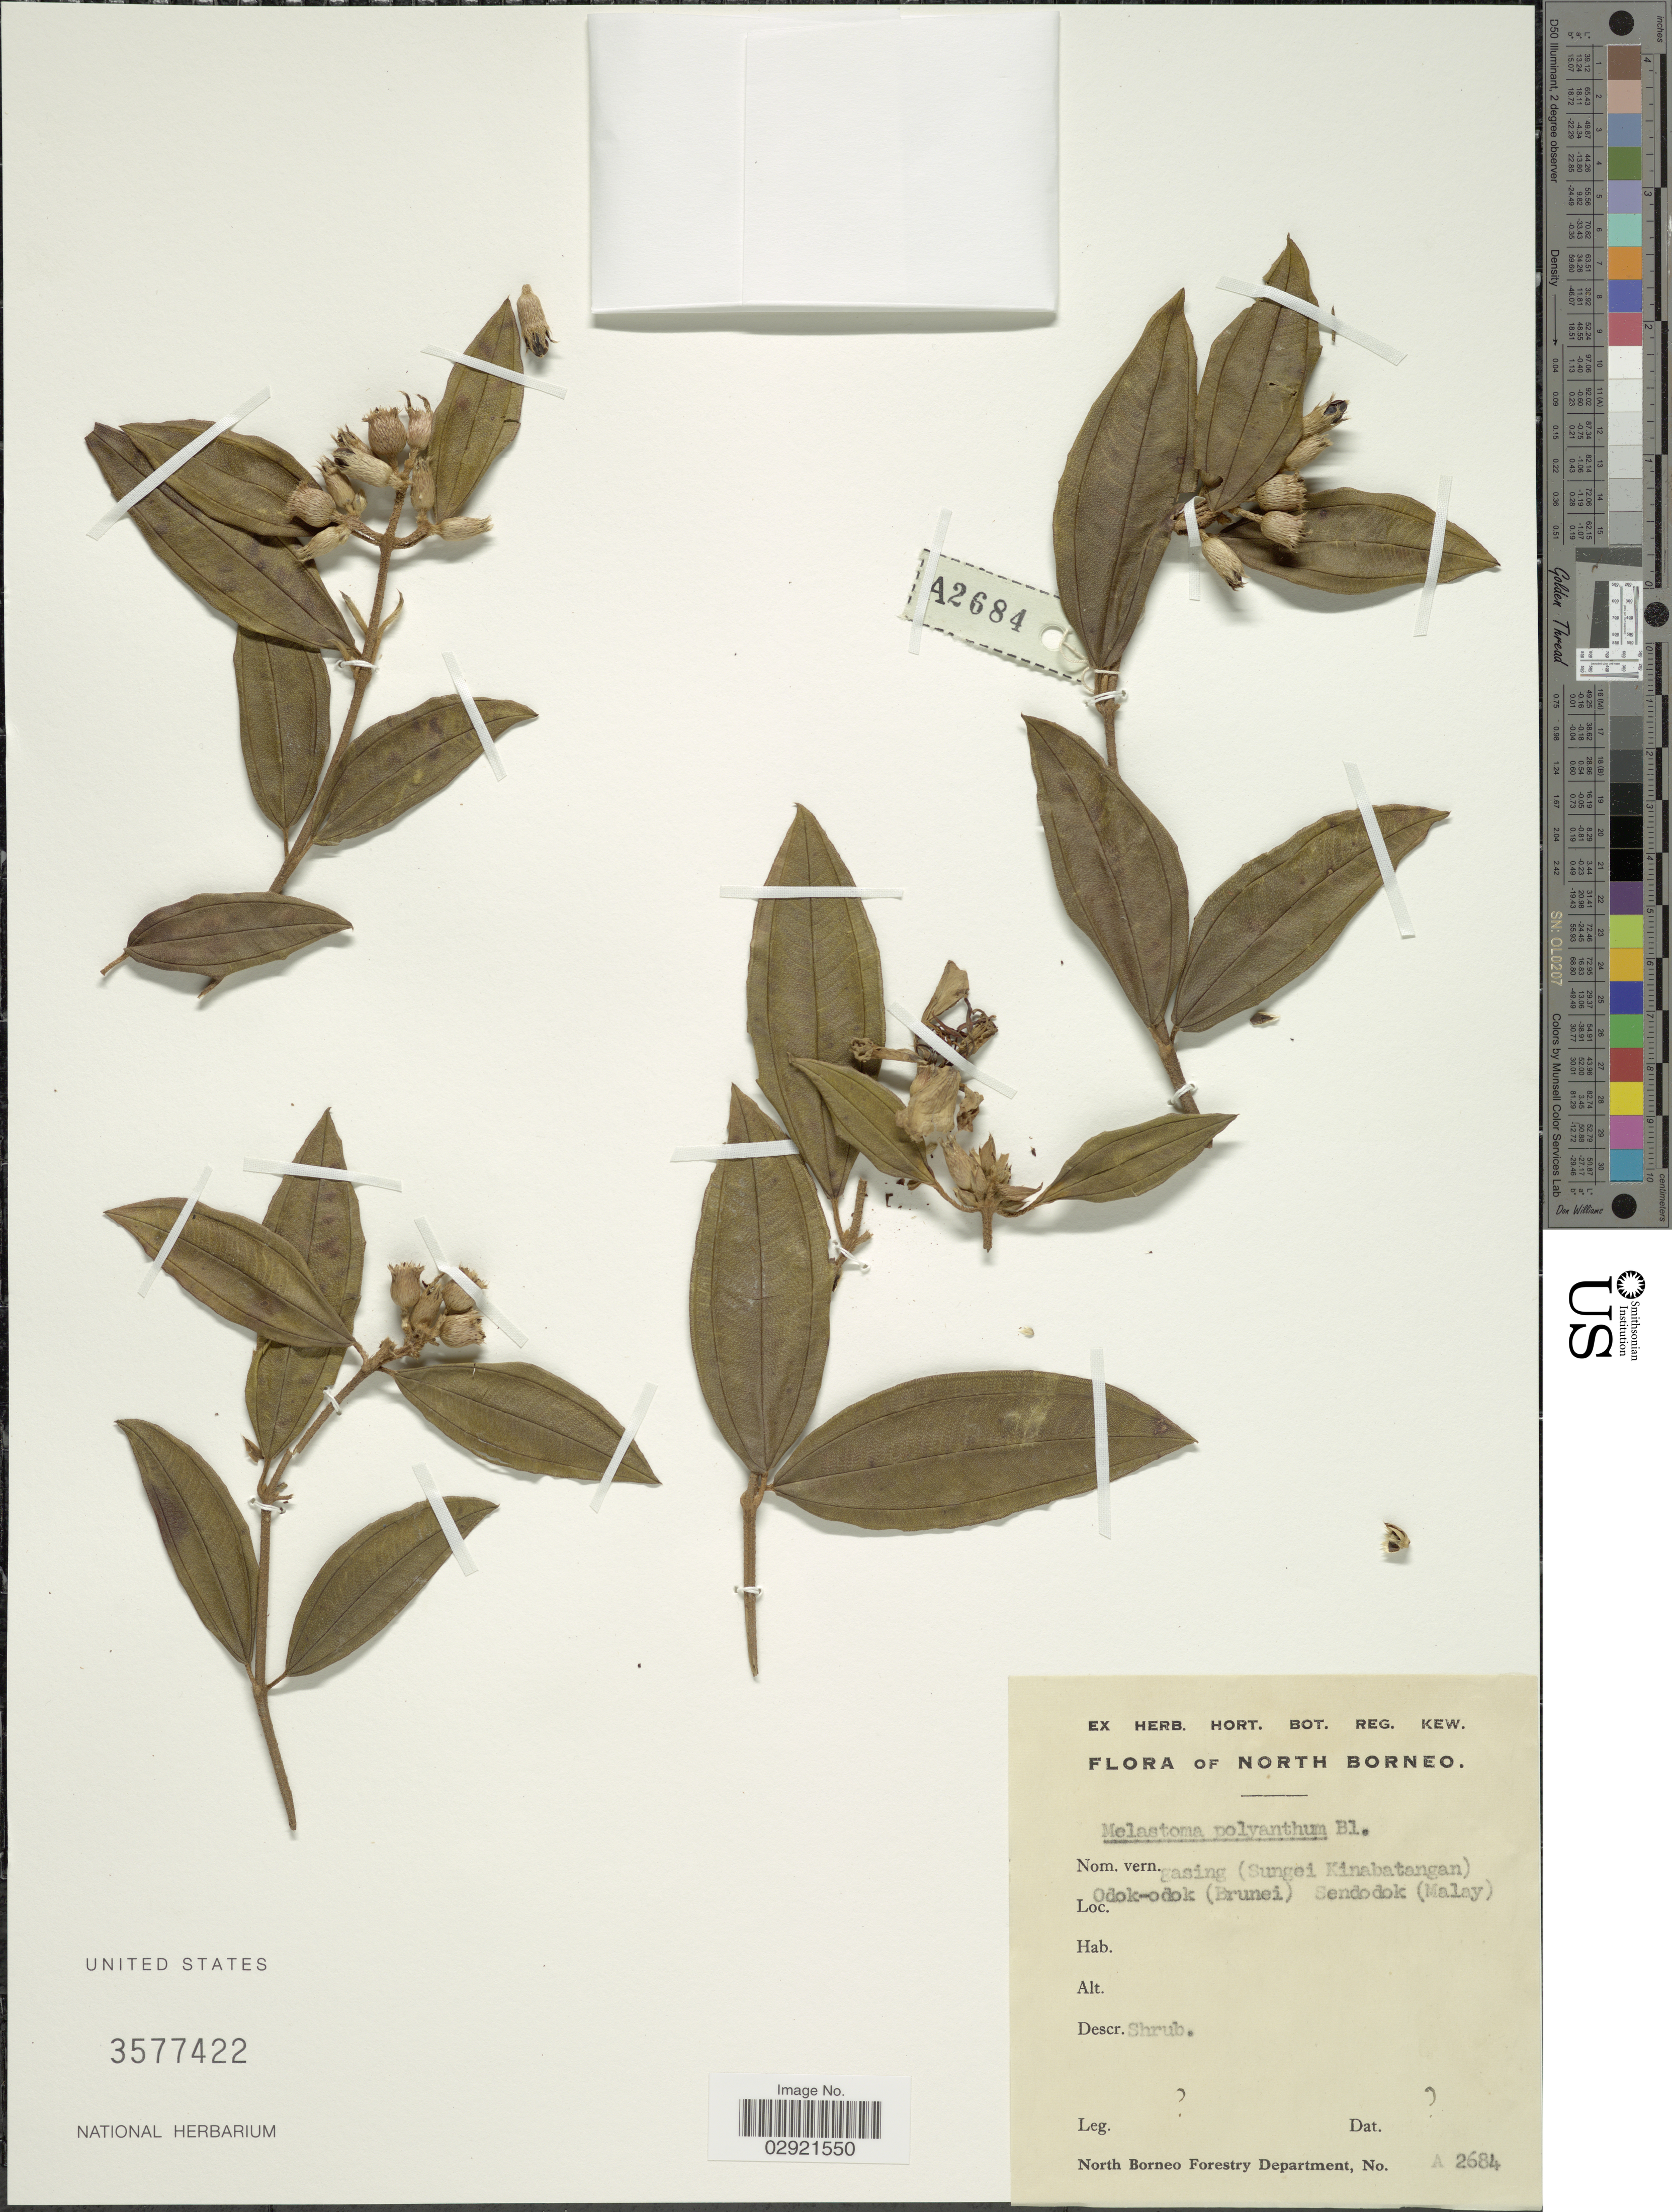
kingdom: Plantae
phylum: Tracheophyta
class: Magnoliopsida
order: Myrtales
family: Melastomataceae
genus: Melastoma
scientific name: Melastoma polyanthum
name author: Blume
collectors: ex herb. Hort. Reg. Kew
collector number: A2684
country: Brunei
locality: North Borneo. Odok-odok (Brunei) Sendodok (Malay).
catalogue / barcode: US 3577422